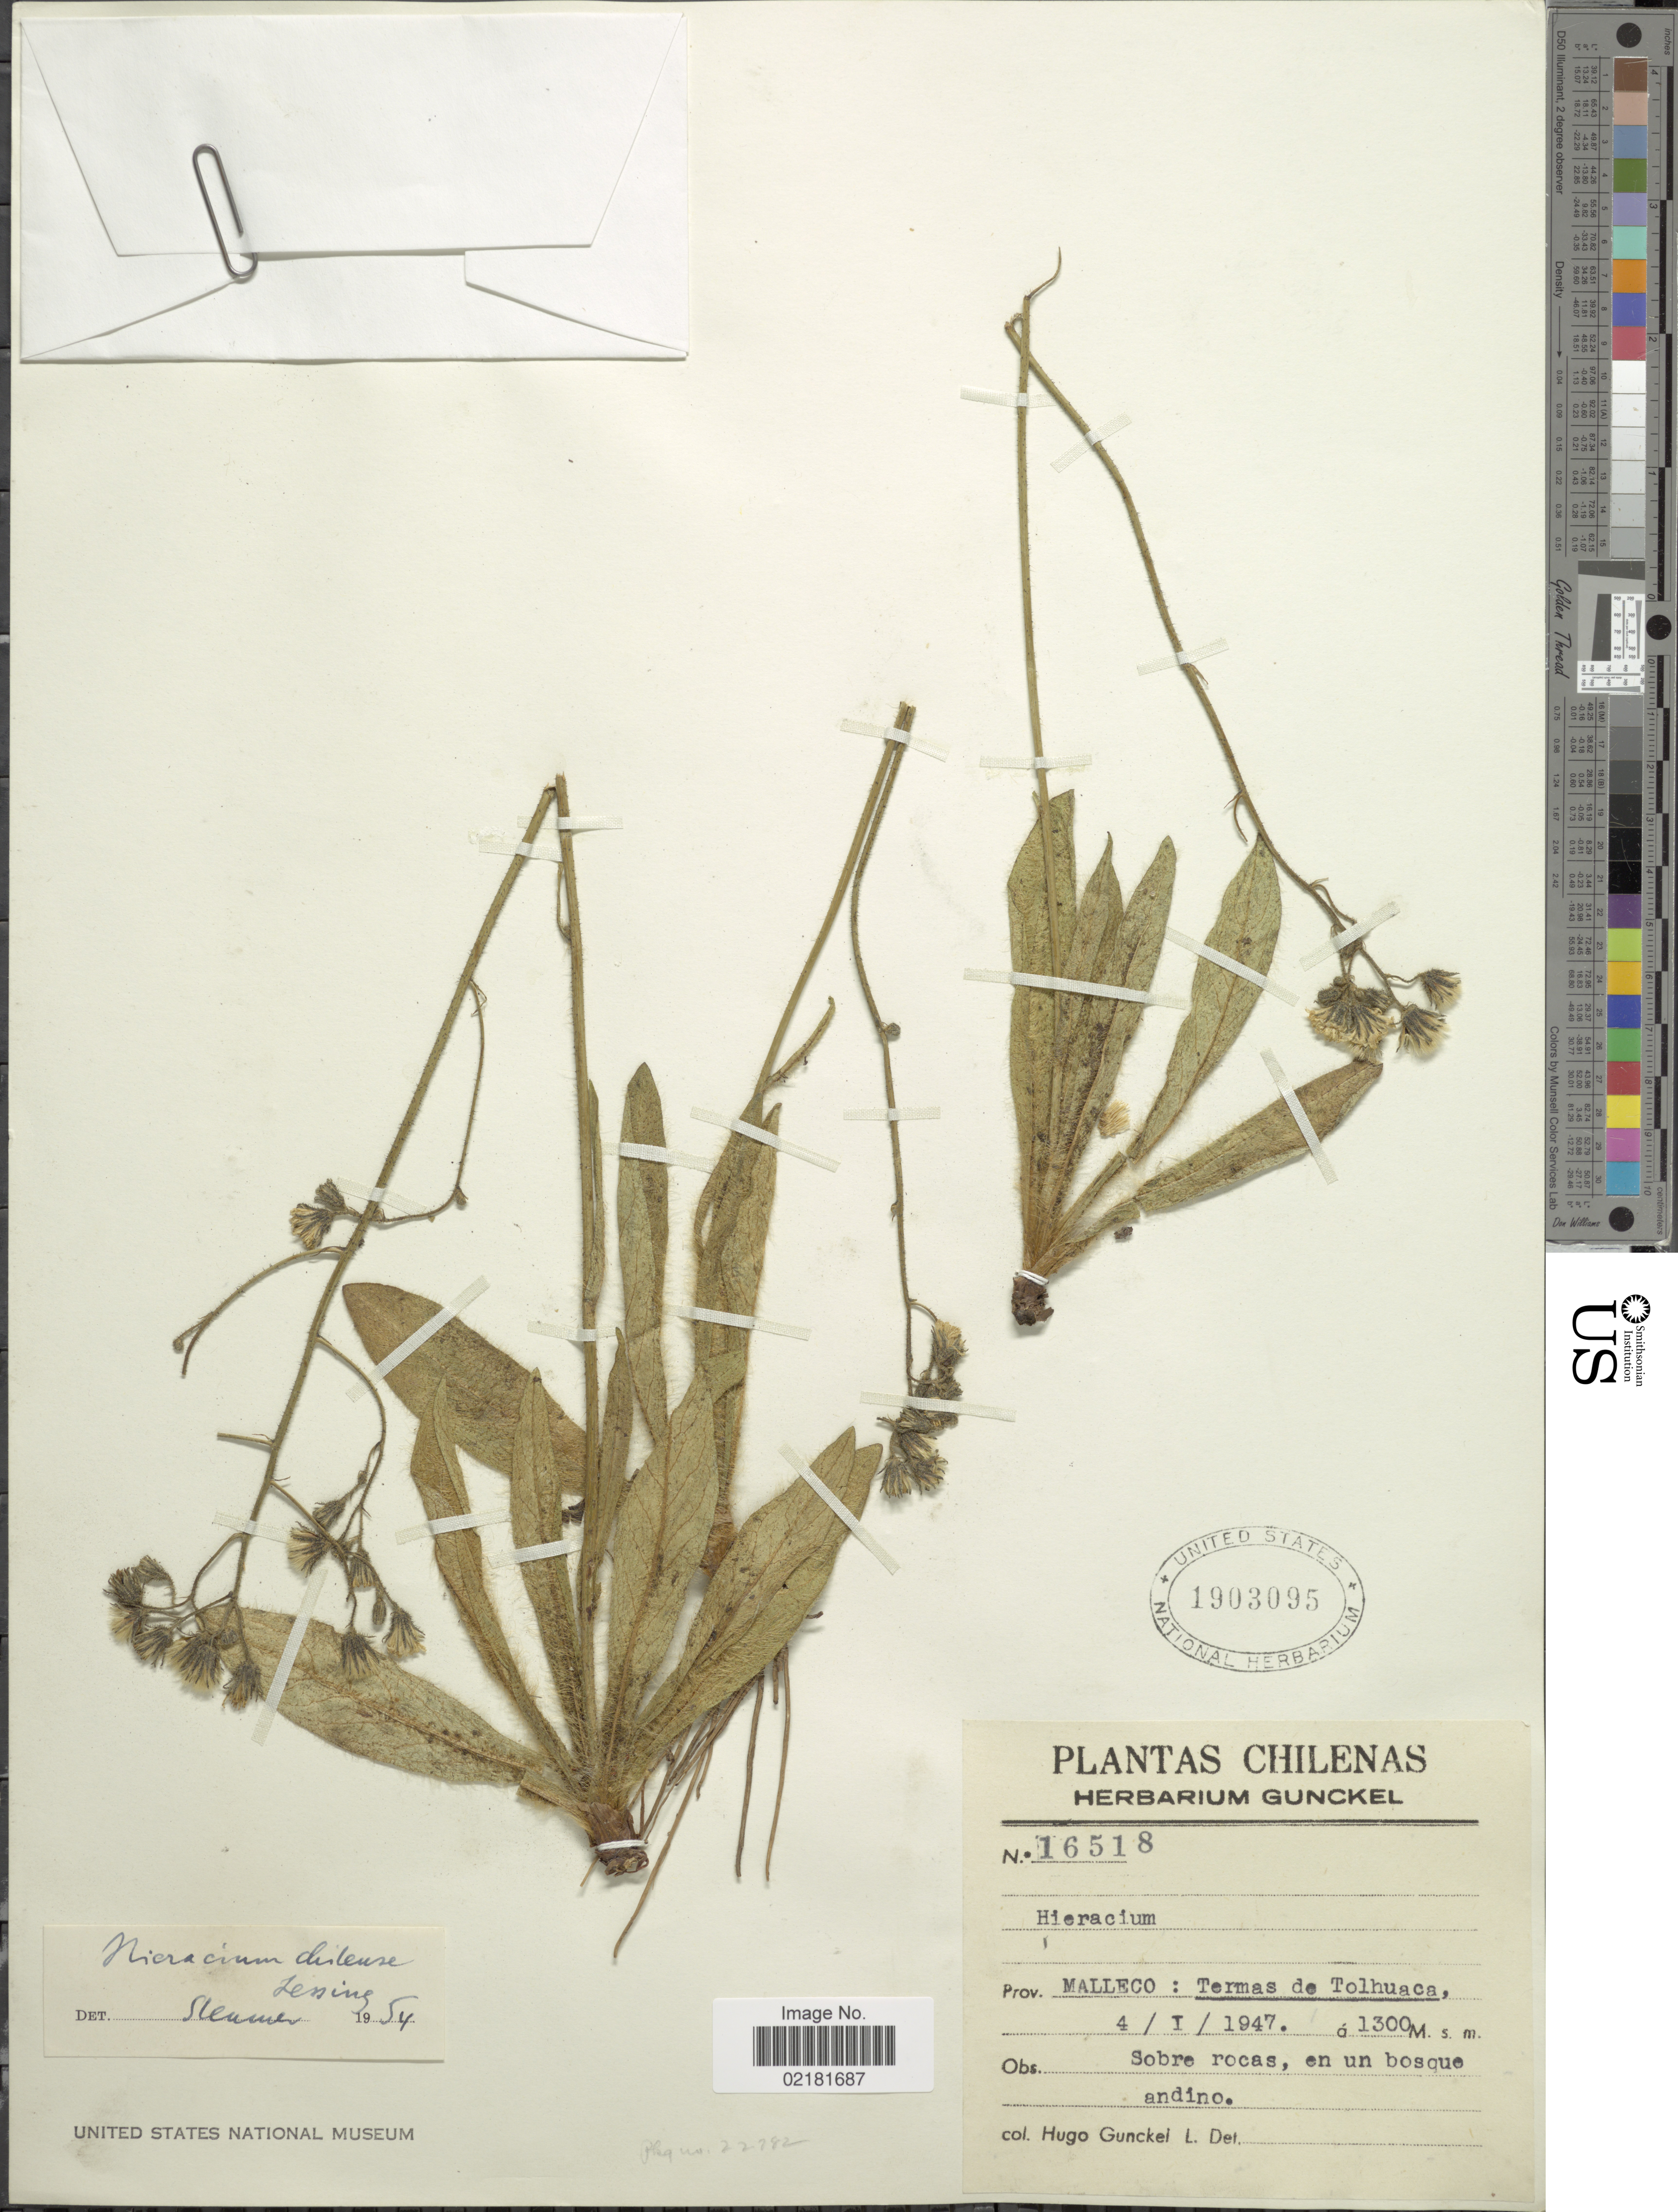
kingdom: Plantae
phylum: Tracheophyta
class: Magnoliopsida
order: Asterales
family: Asteraceae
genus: Hieracium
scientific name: Hieracium chilense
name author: Less.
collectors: H. Gunckel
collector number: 16518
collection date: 1947-01-04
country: Chile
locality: Prov. Malleco: Termas de Tolhuaca.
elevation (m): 1300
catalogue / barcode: US 1903095